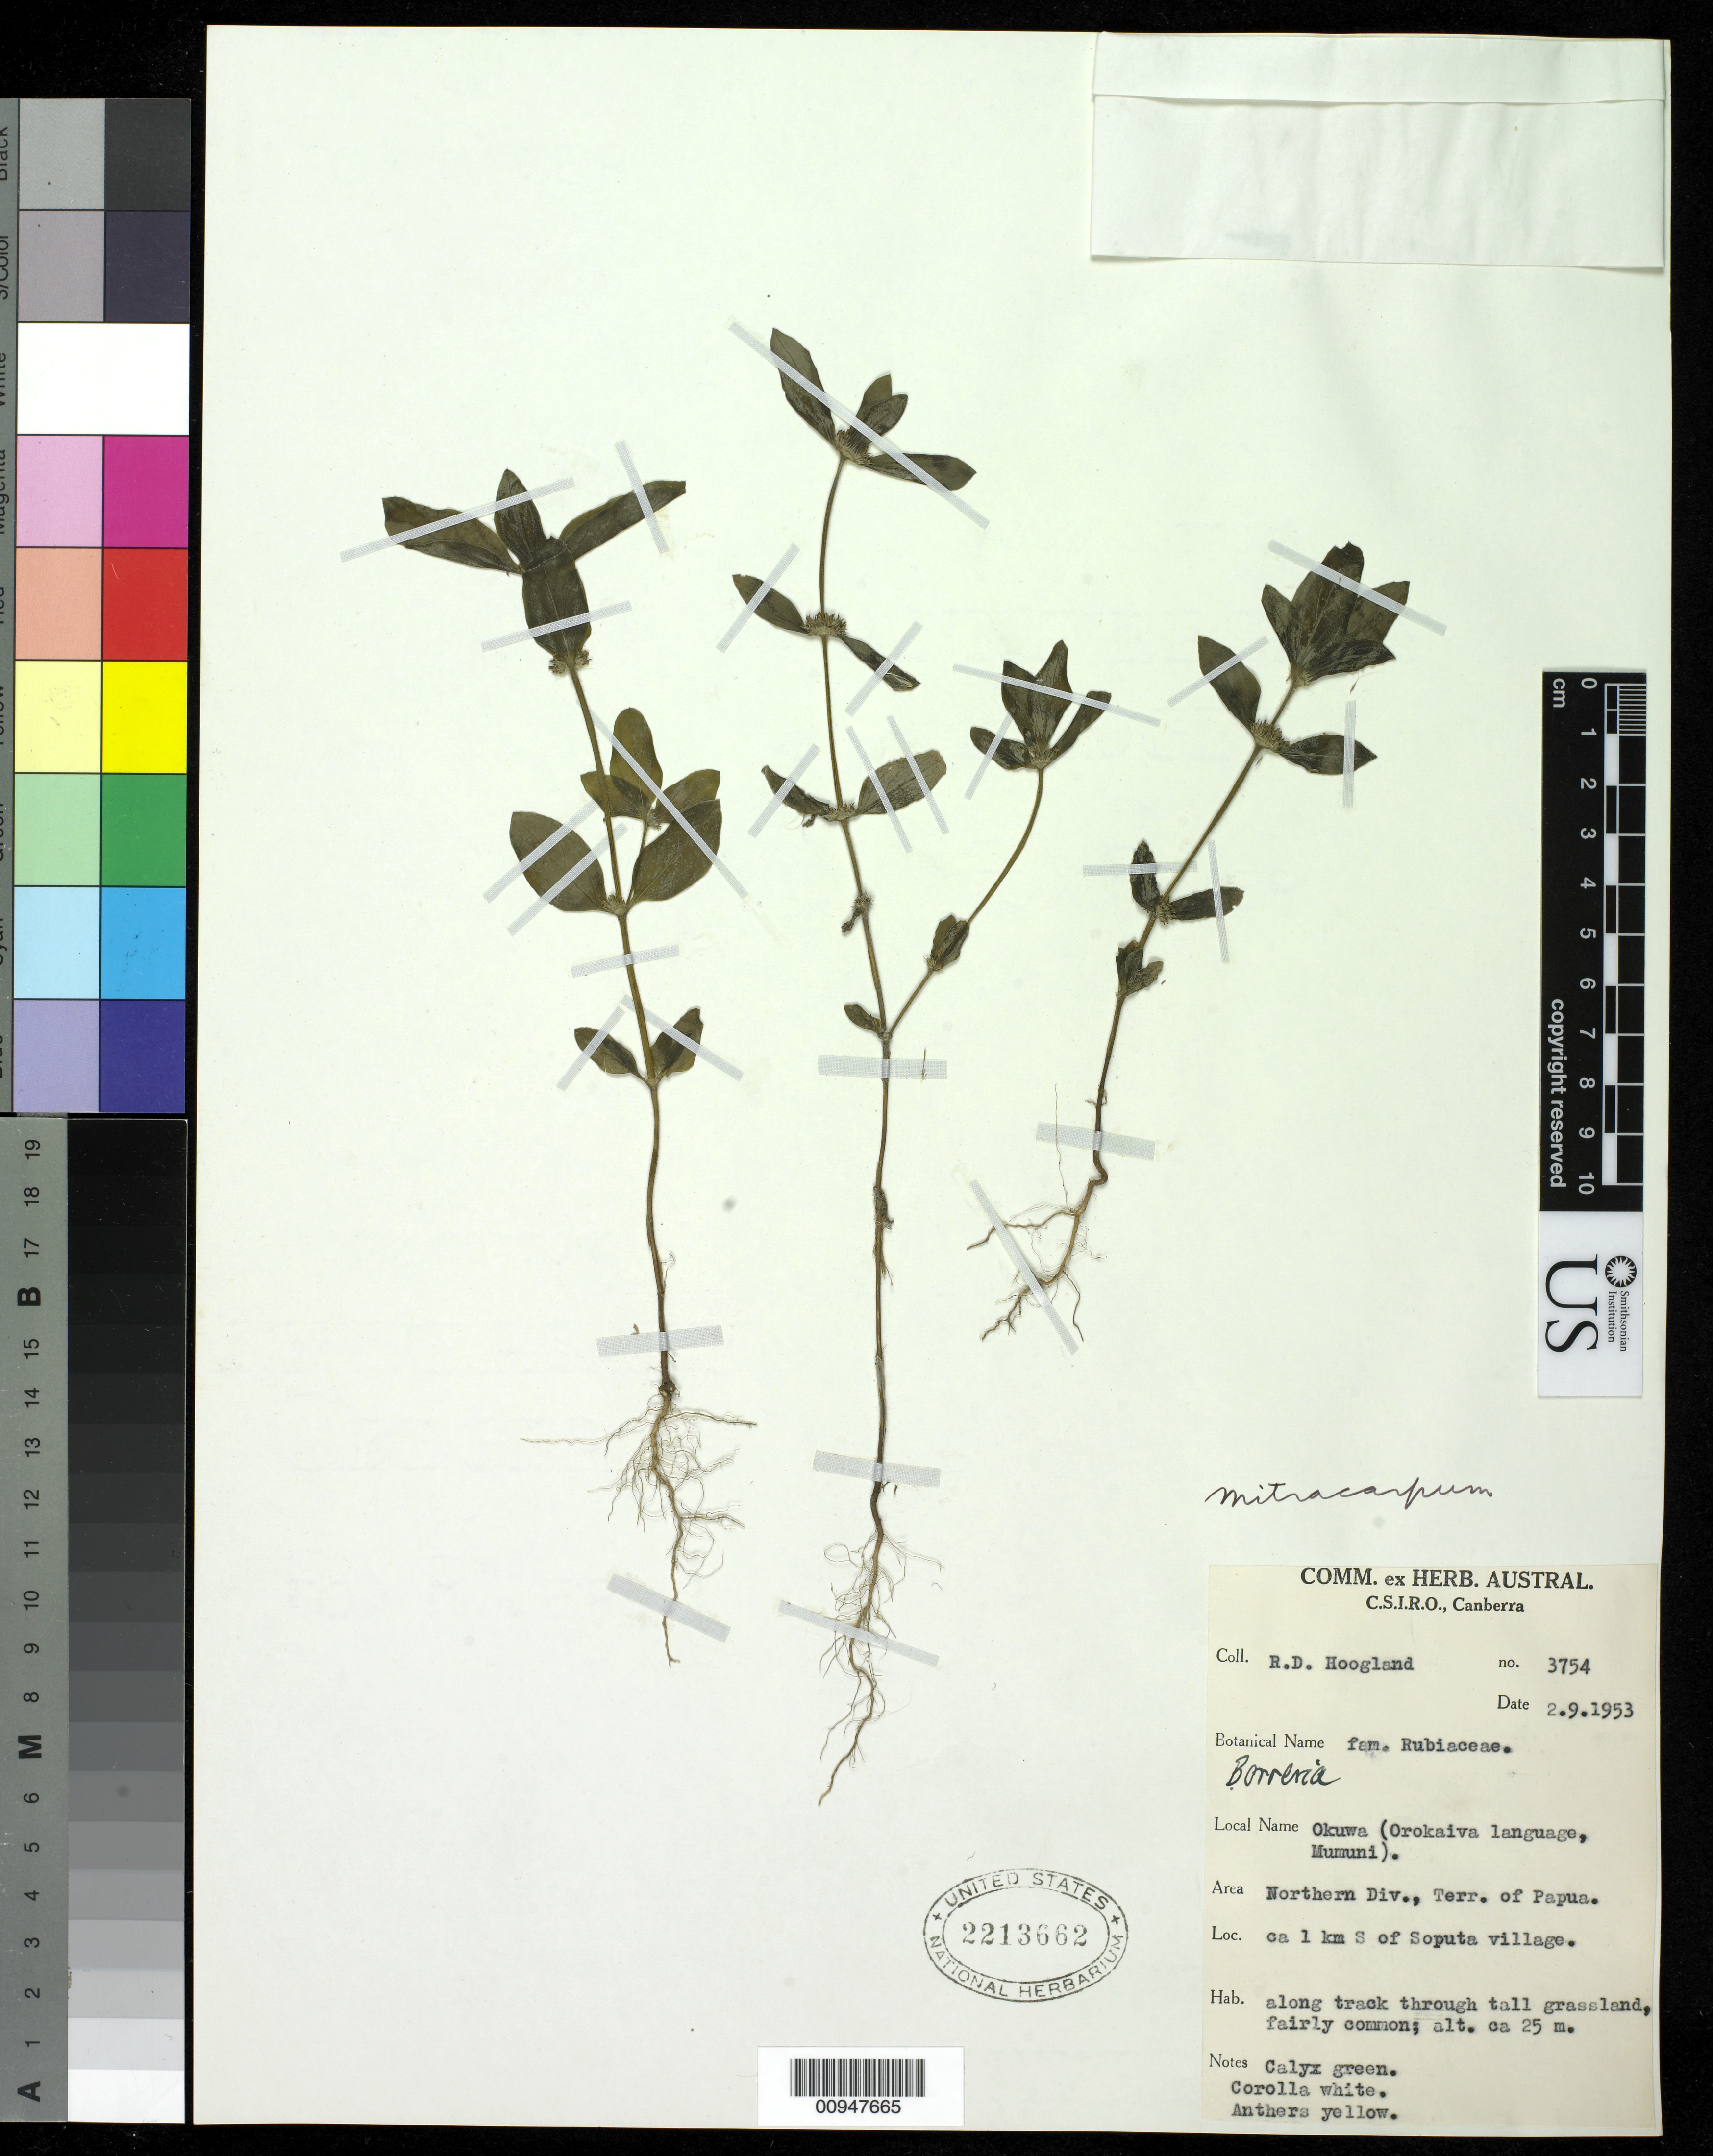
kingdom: Plantae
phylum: Tracheophyta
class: Magnoliopsida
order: Gentianales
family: Rubiaceae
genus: Mitracarpus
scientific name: Mitracarpus hirtus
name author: (L.) DC.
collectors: R. D. Hoogland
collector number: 3754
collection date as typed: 09 Feb 1953 or 02 Sep 1953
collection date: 1953-02-09 or 1953-09-02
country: Papua New Guinea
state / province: Northern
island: New Guinea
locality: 1 km s. of Soputa village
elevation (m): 25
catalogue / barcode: US 2213662